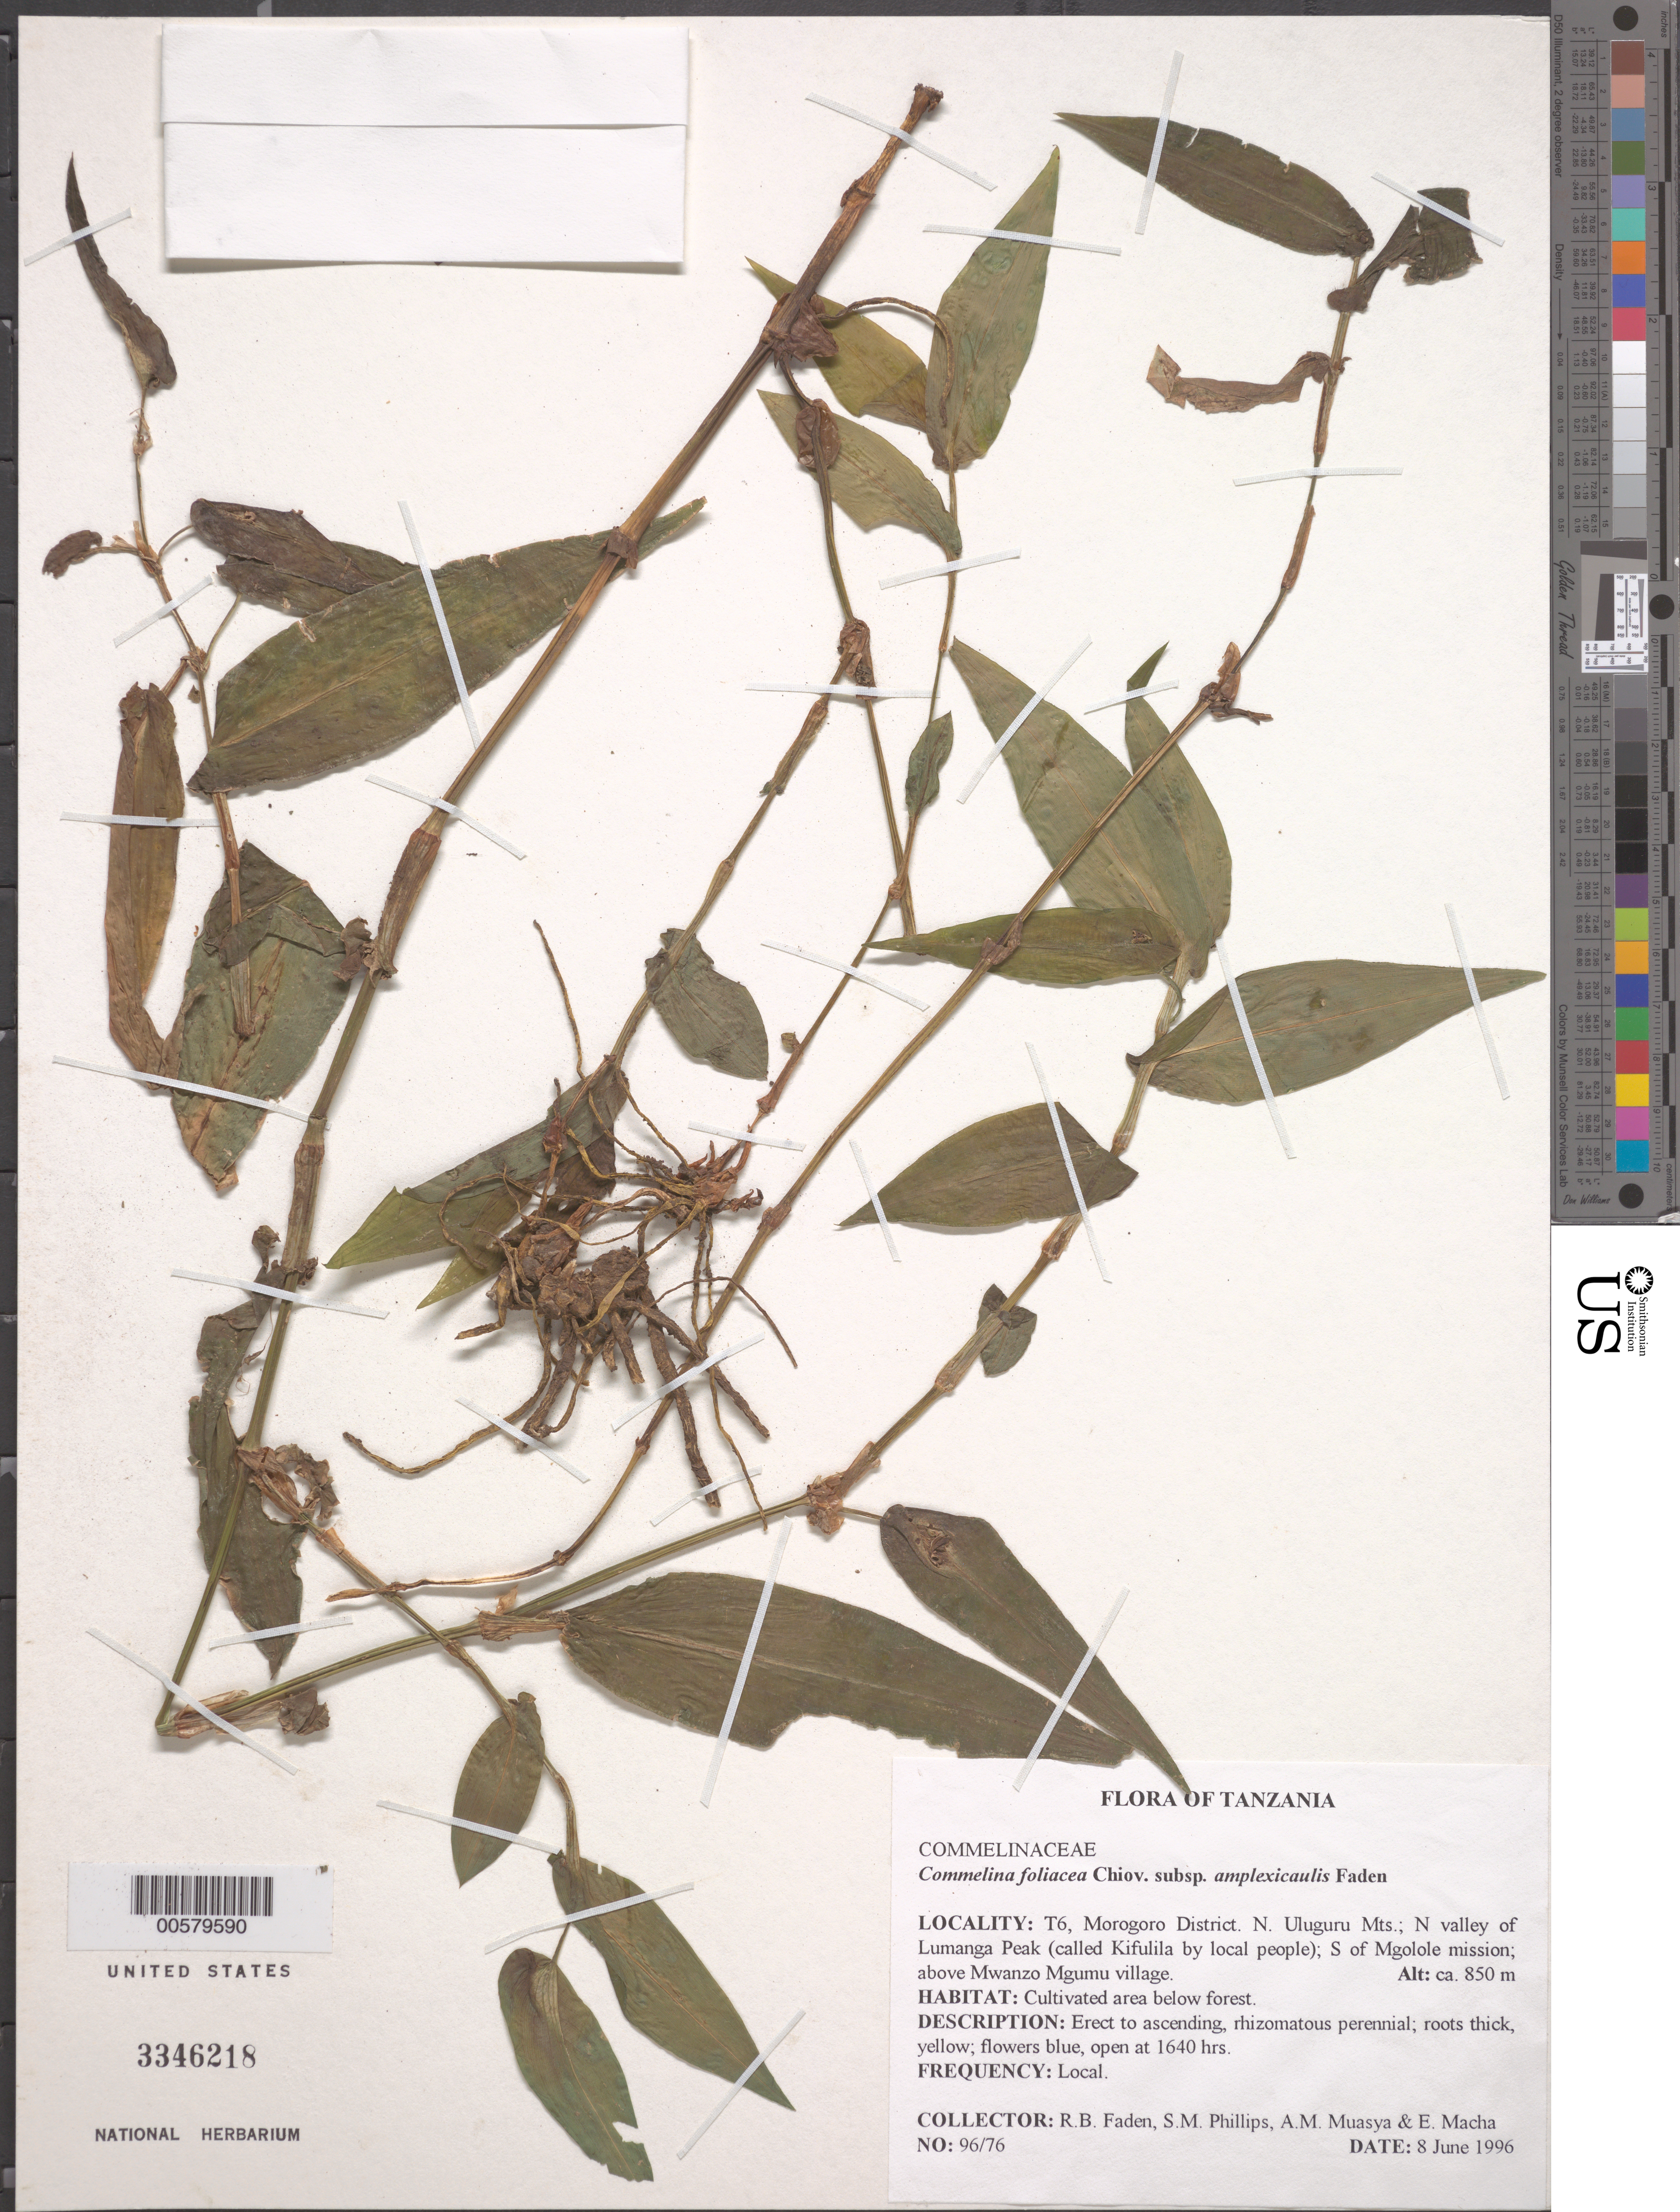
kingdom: Plantae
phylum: Tracheophyta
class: Liliopsida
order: Commelinales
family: Commelinaceae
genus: Commelina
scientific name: Commelina foliacea subsp. amplexicaulis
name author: Faden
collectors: R. B. Faden, S. M. Phillips, A. Muasya & E. Macha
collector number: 96/76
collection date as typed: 08 Jun 1996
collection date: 1996-06-08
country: Tanzania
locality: T6, morogoro dist., n uluguru mts., n of valley of lumanga peak, s of mgolole mission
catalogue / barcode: US 3346218